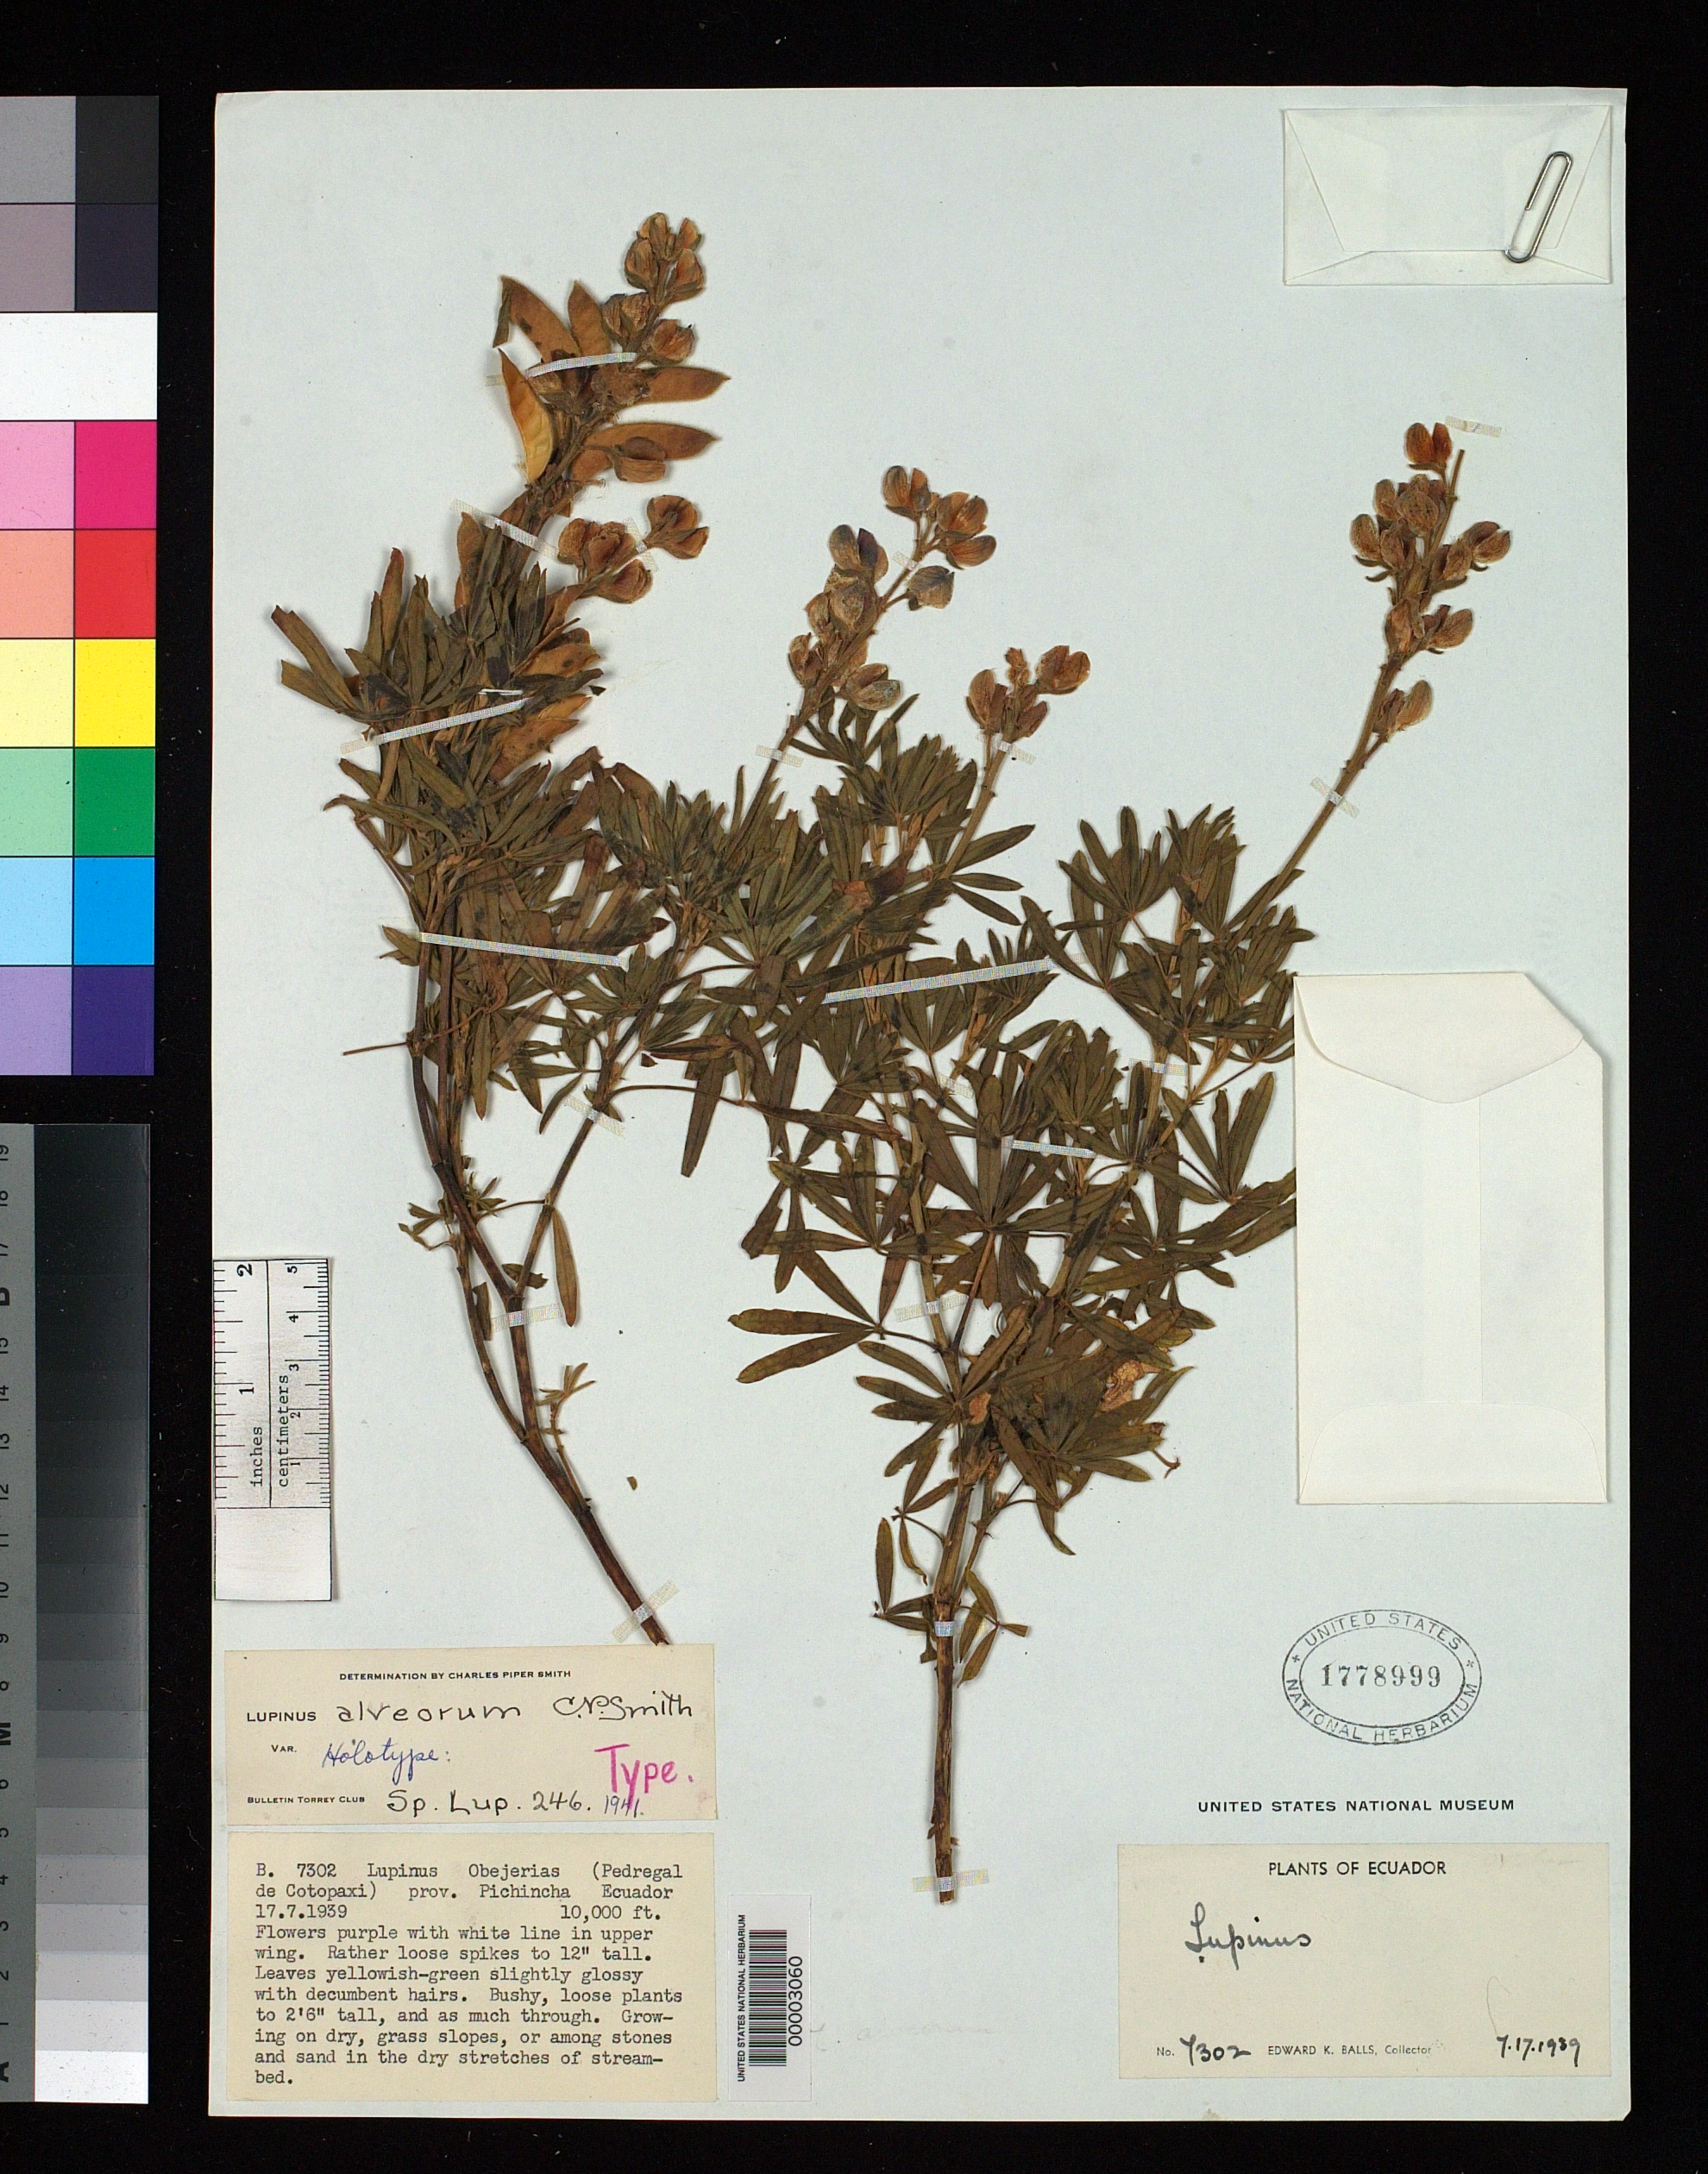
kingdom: Plantae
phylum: Tracheophyta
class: Magnoliopsida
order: Fabales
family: Fabaceae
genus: Lupinus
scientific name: Lupinus alveorum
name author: C.P. Sm.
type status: Holotype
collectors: E. K. Balls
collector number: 7302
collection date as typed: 17 Jul 1939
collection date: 1939-07-17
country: Ecuador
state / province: Pichincha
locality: Oberjerias, Pedregal de Cotopaxi.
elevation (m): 3048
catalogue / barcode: US 1778999